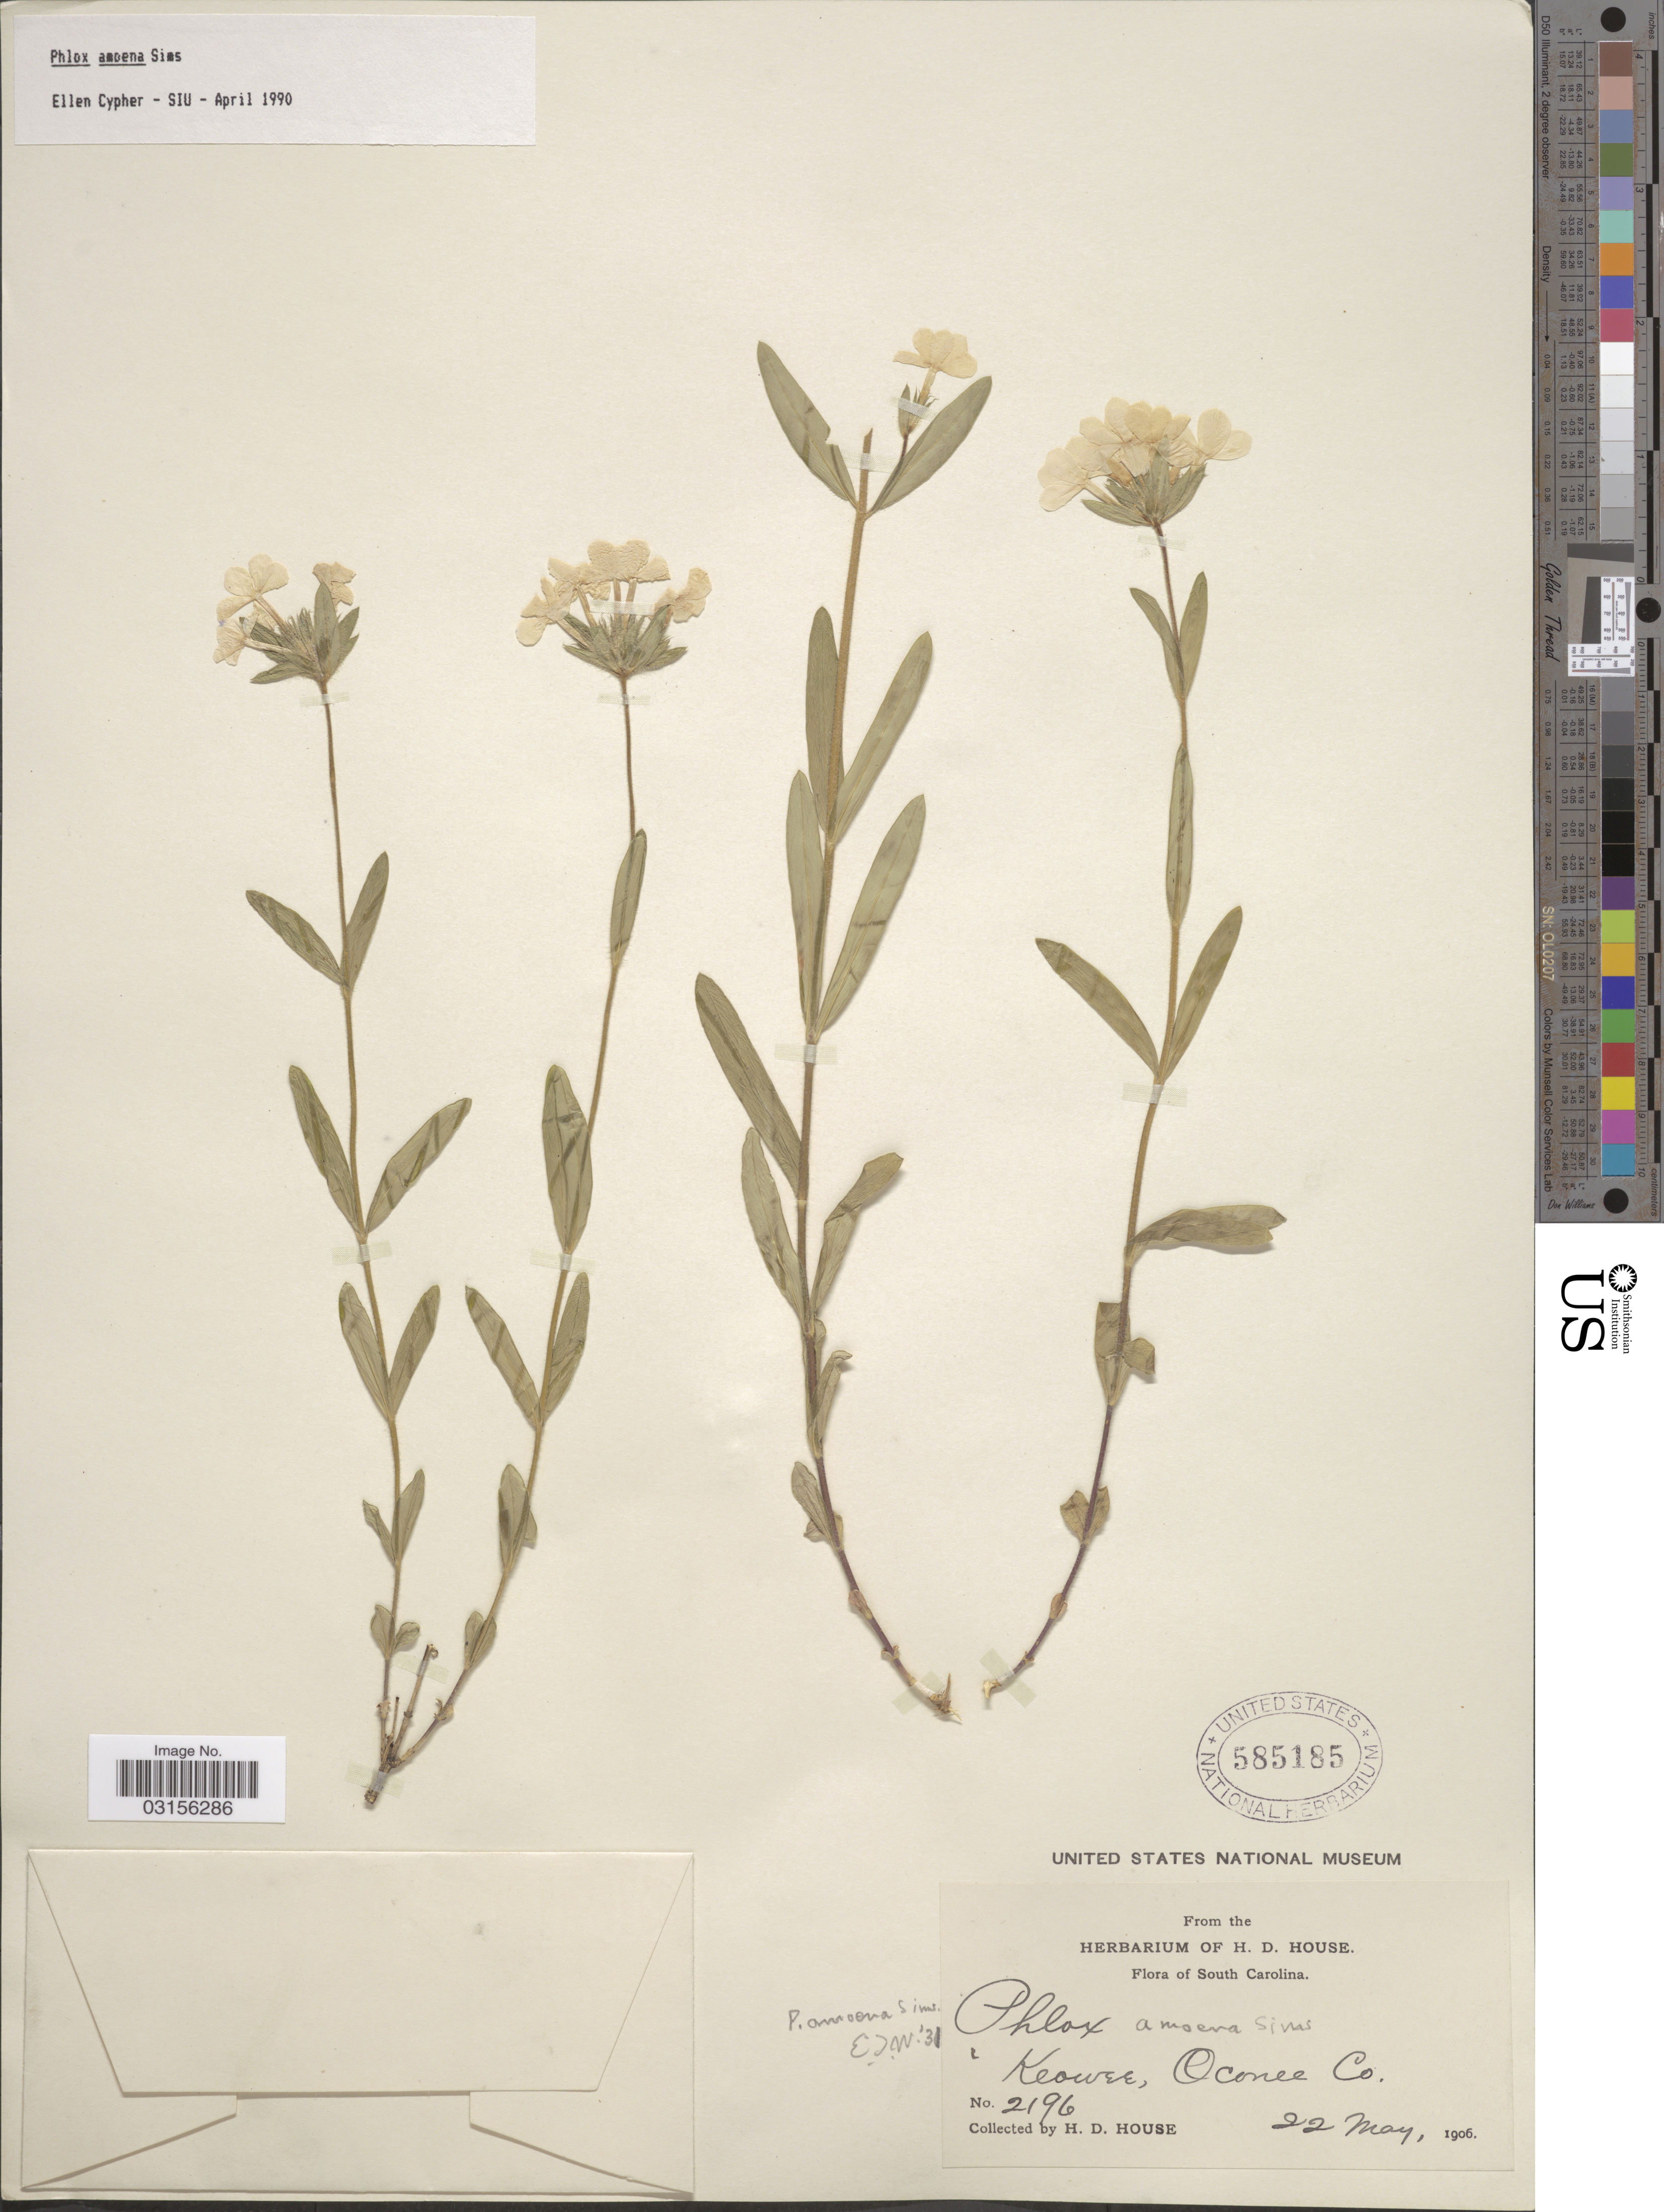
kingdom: Plantae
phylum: Tracheophyta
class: Magnoliopsida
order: Ericales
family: Polemoniaceae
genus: Phlox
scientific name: Phlox amoena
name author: Sims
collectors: H. D. House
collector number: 2196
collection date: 1906-05-22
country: United States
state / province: South Carolina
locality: Keowee, Oconee Co.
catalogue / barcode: US 585185